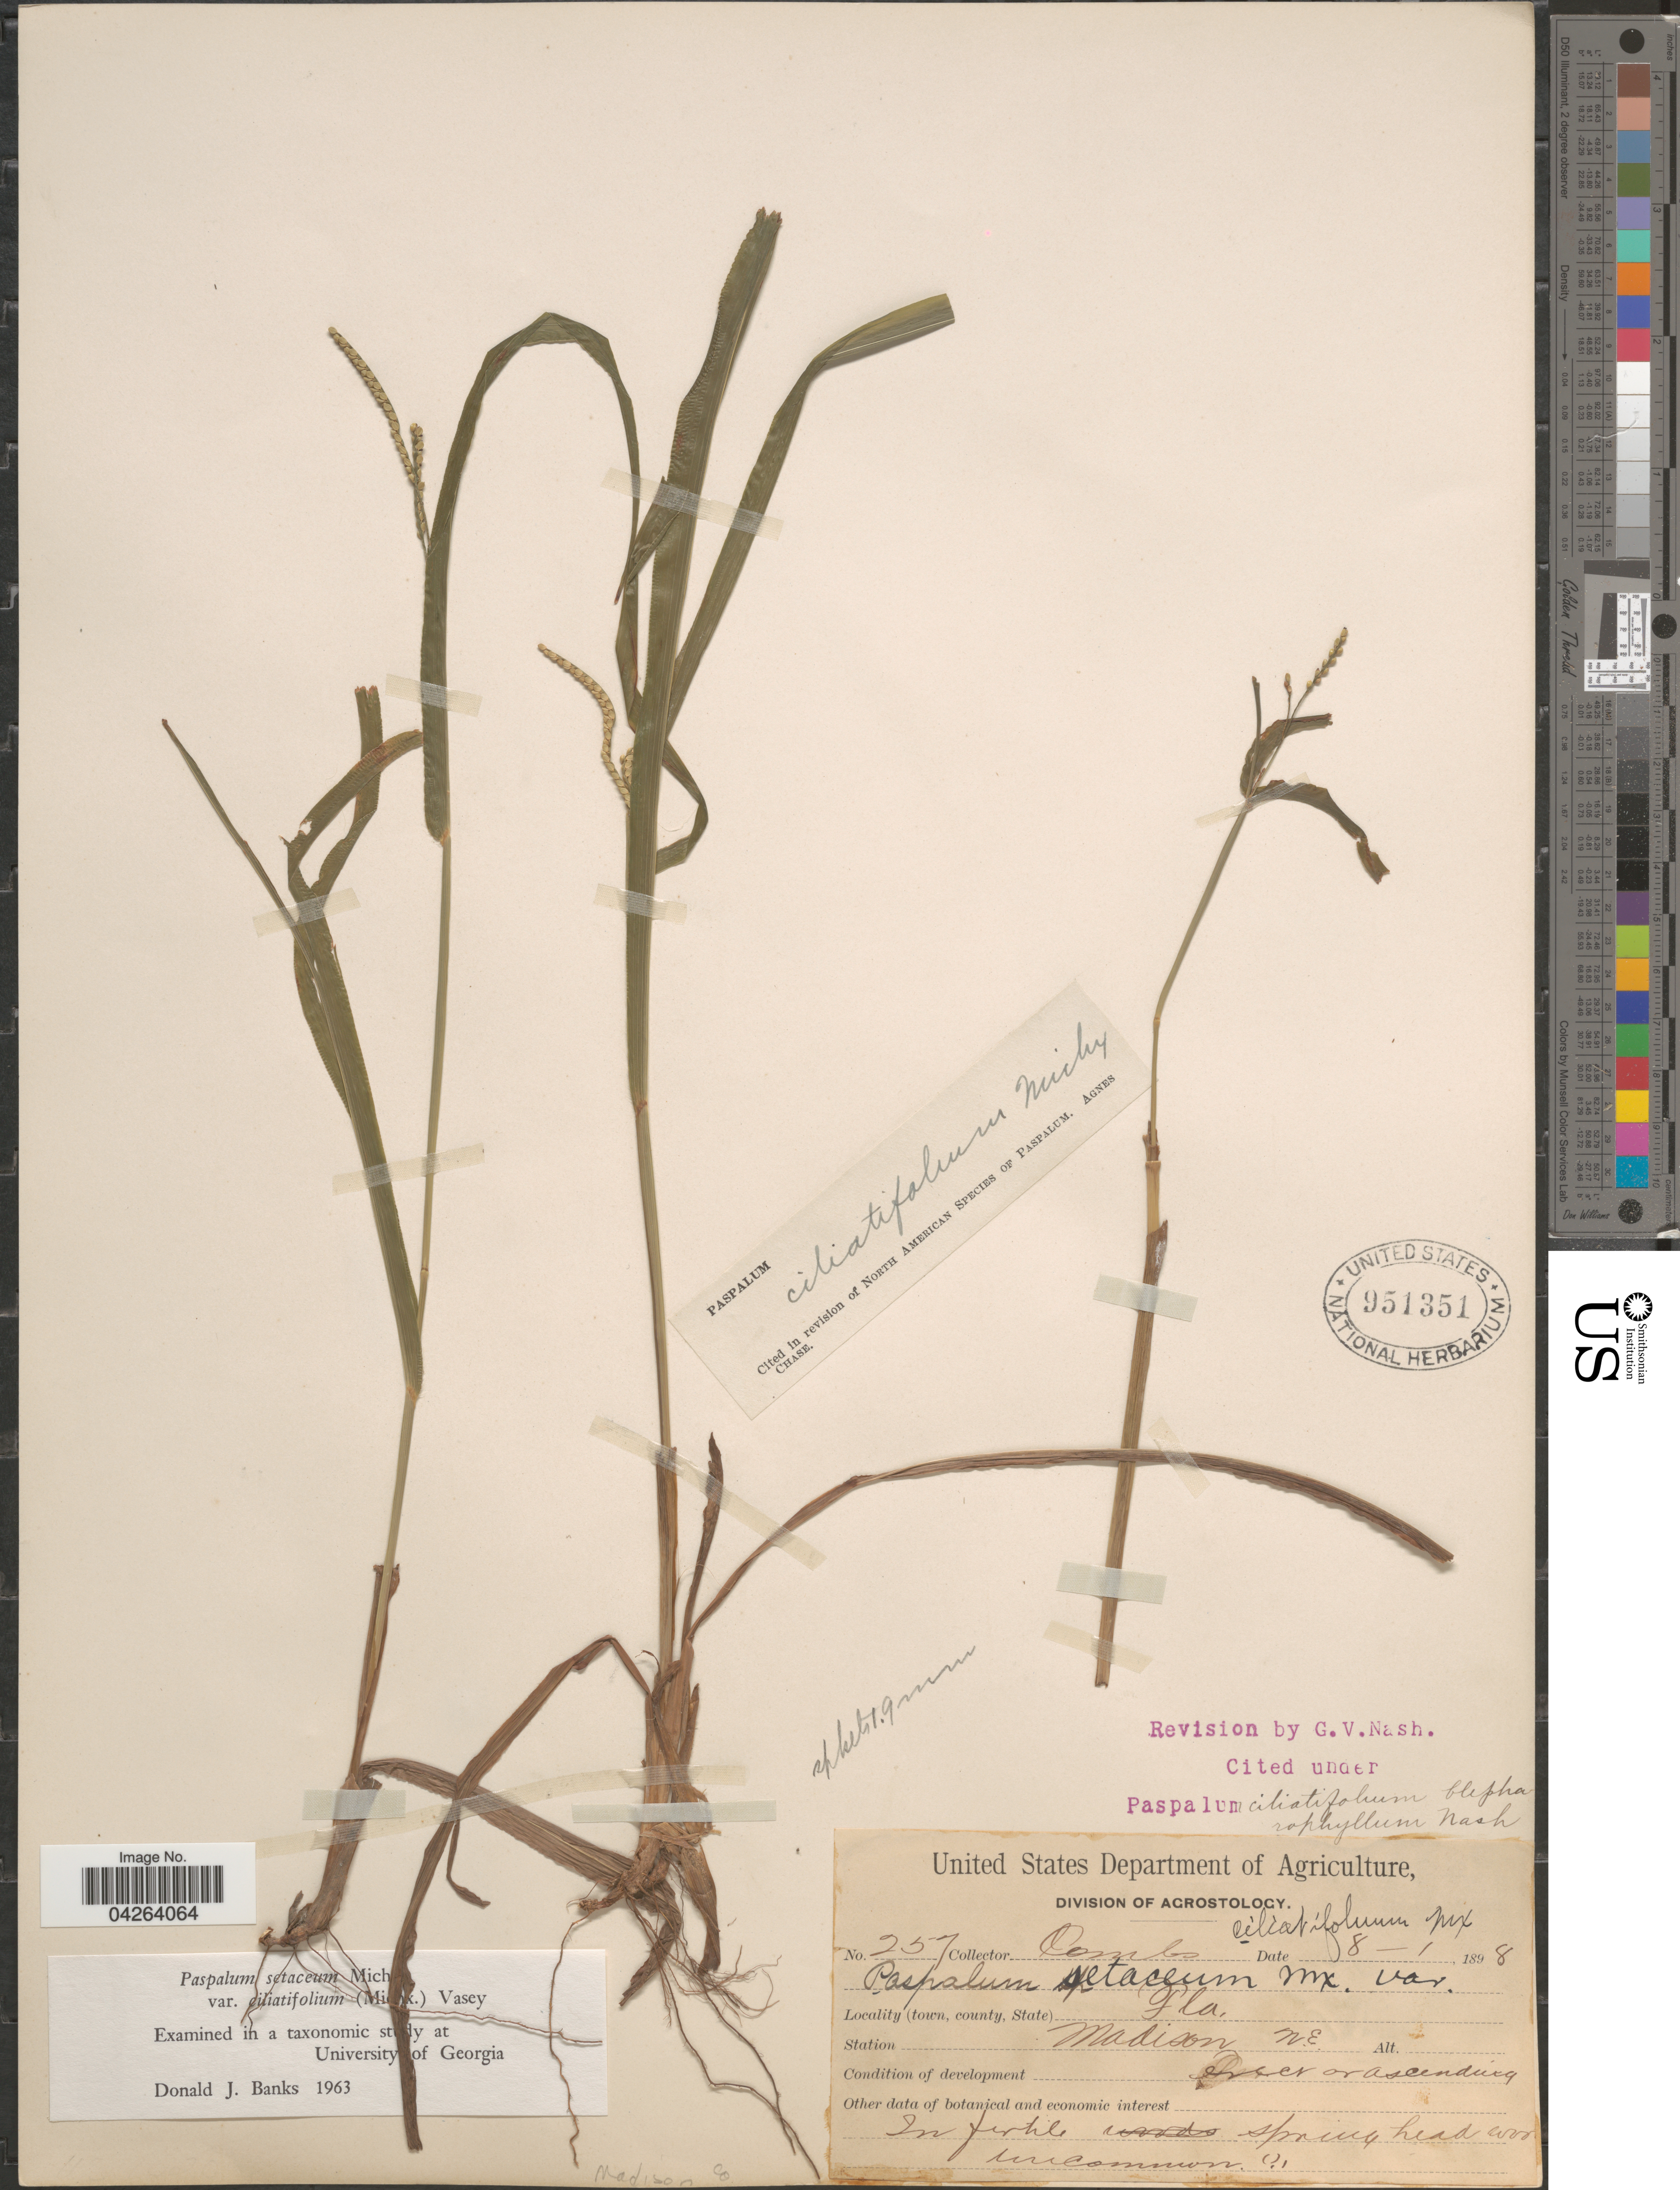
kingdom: Plantae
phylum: Tracheophyta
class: Liliopsida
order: Poales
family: Poaceae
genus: Paspalum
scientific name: Paspalum setaceum var. ciliatifolium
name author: (Michx.) Vasey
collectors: -. Combs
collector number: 257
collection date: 1898-08-01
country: United States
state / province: Florida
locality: Madison N.E. Madison Co.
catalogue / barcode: US 951351